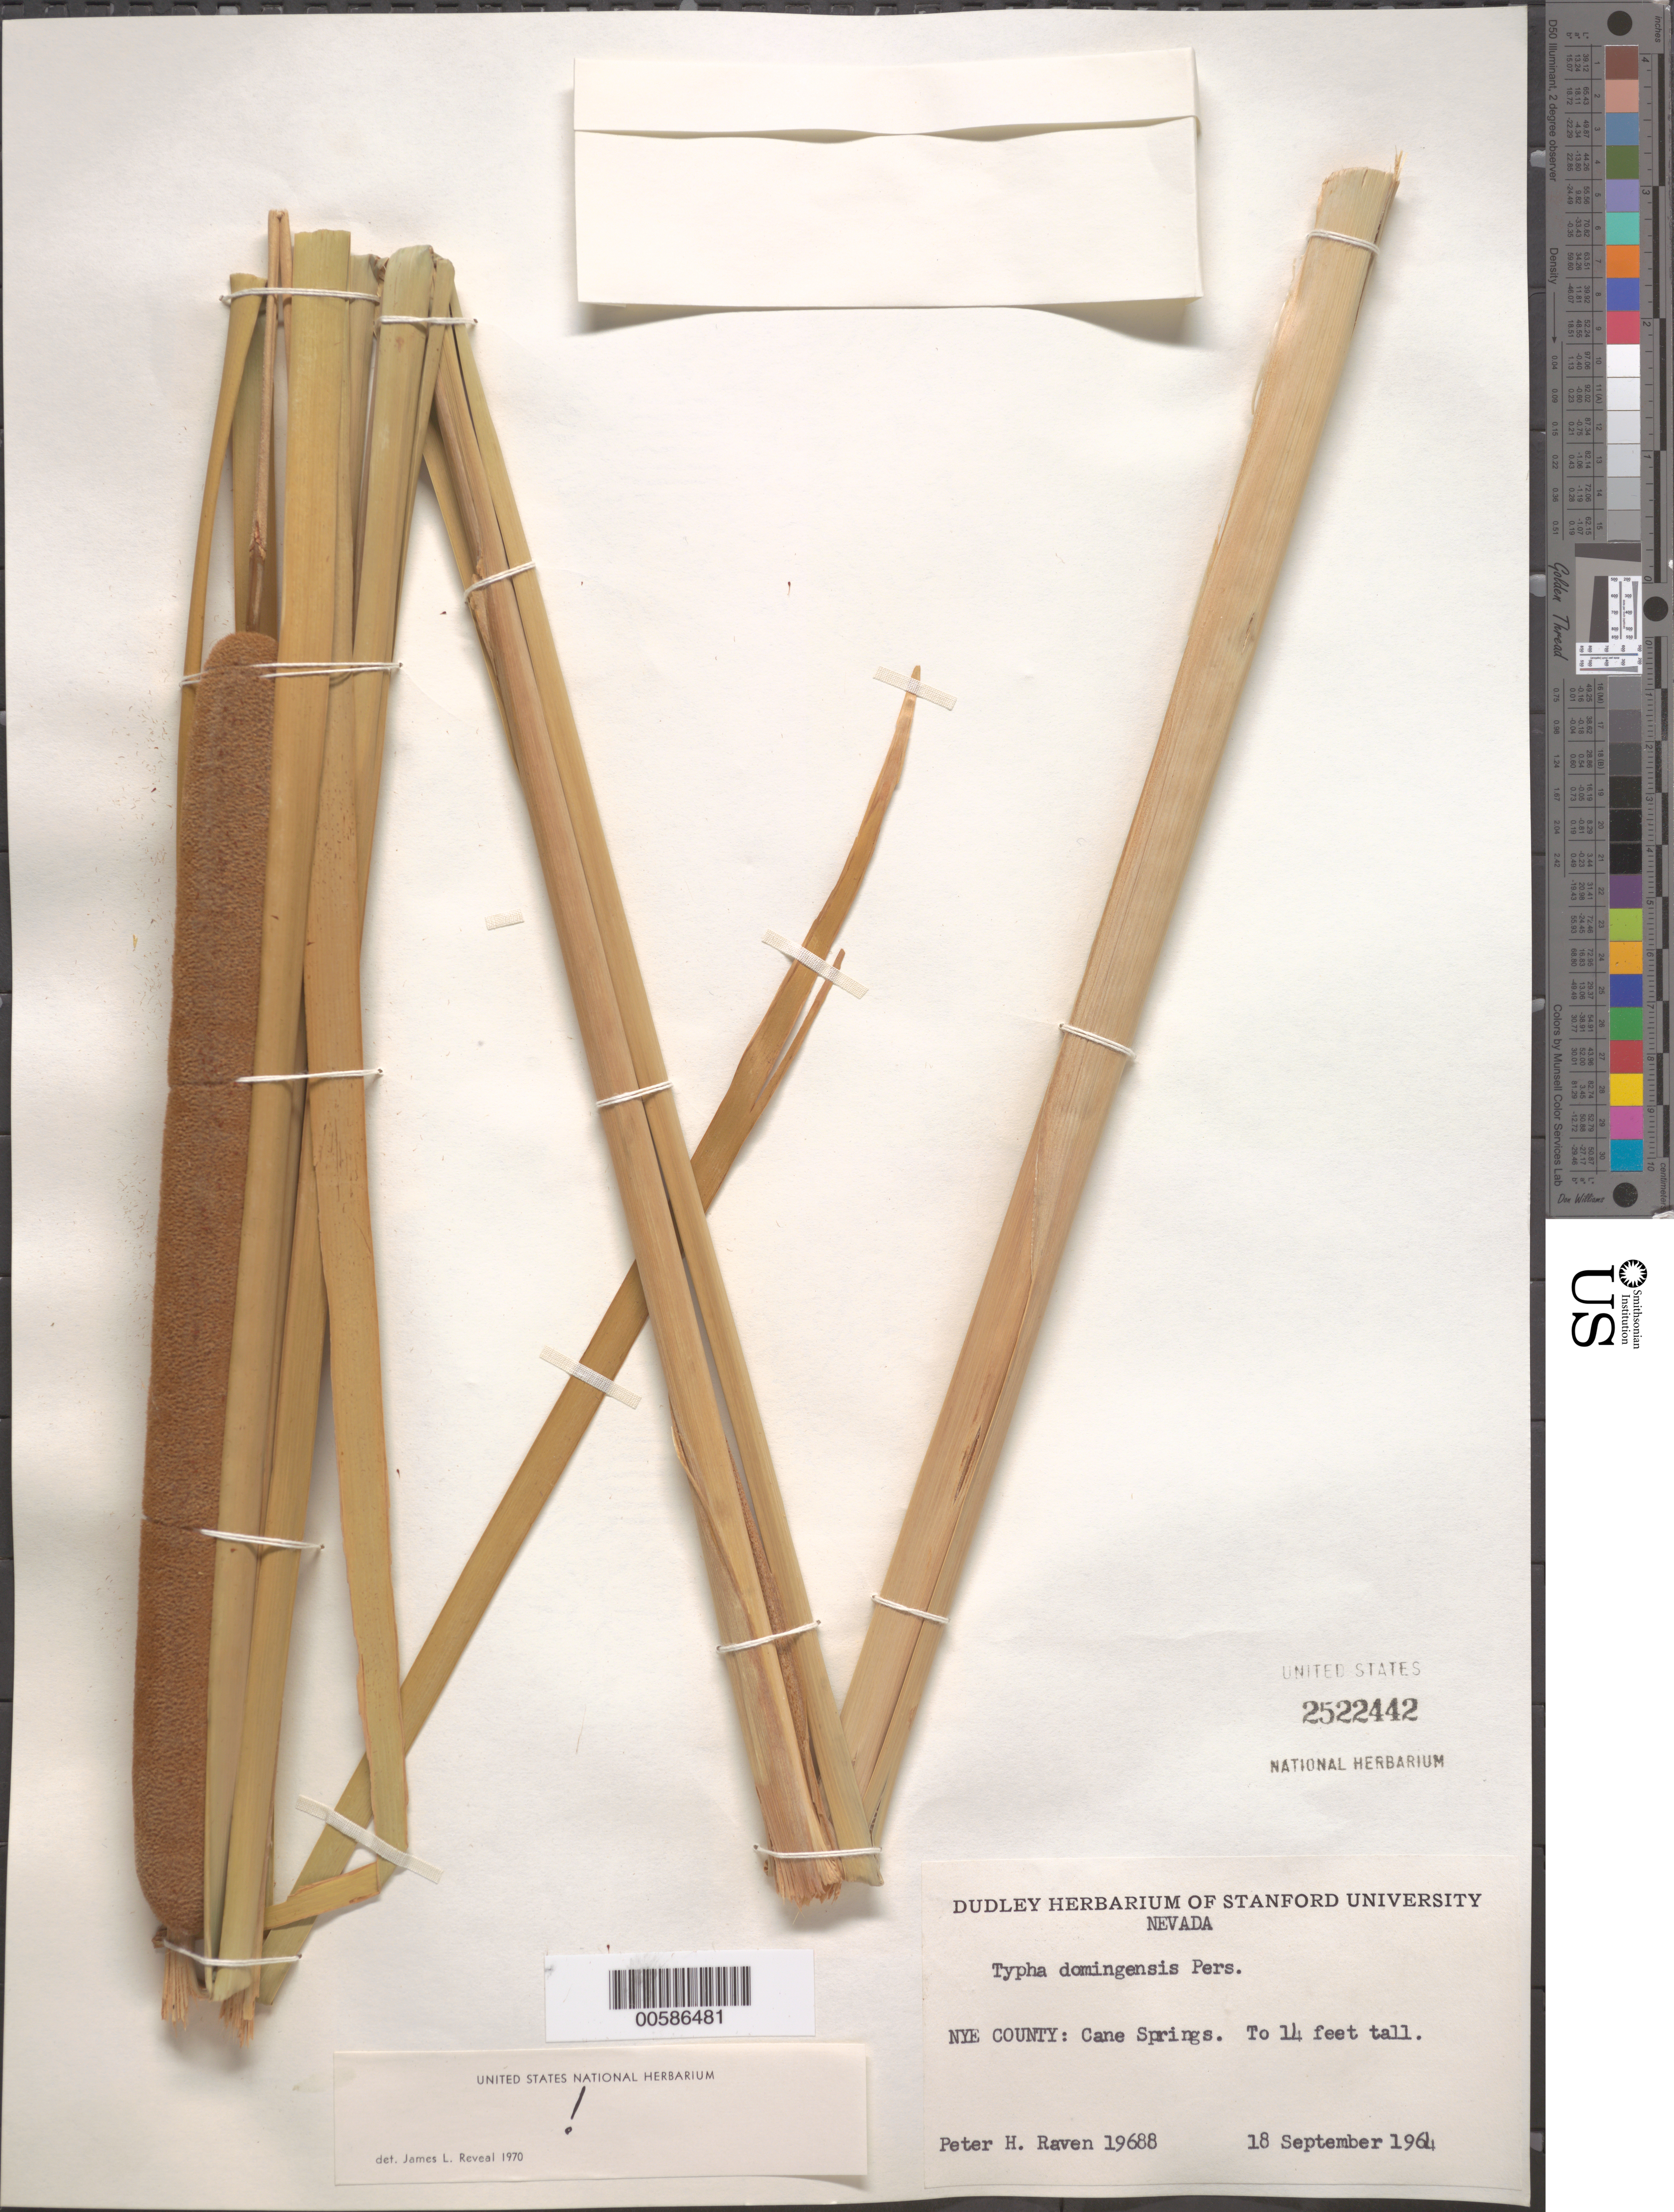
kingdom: Plantae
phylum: Tracheophyta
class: Liliopsida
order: Poales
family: Typhaceae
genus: Typha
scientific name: Typha domingensis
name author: Pers.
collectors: P. H. Raven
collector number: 19688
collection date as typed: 18 Sep 1964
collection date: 1964-09-18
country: United States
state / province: Nevada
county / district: Nye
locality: Cane Springs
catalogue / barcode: US 2522442